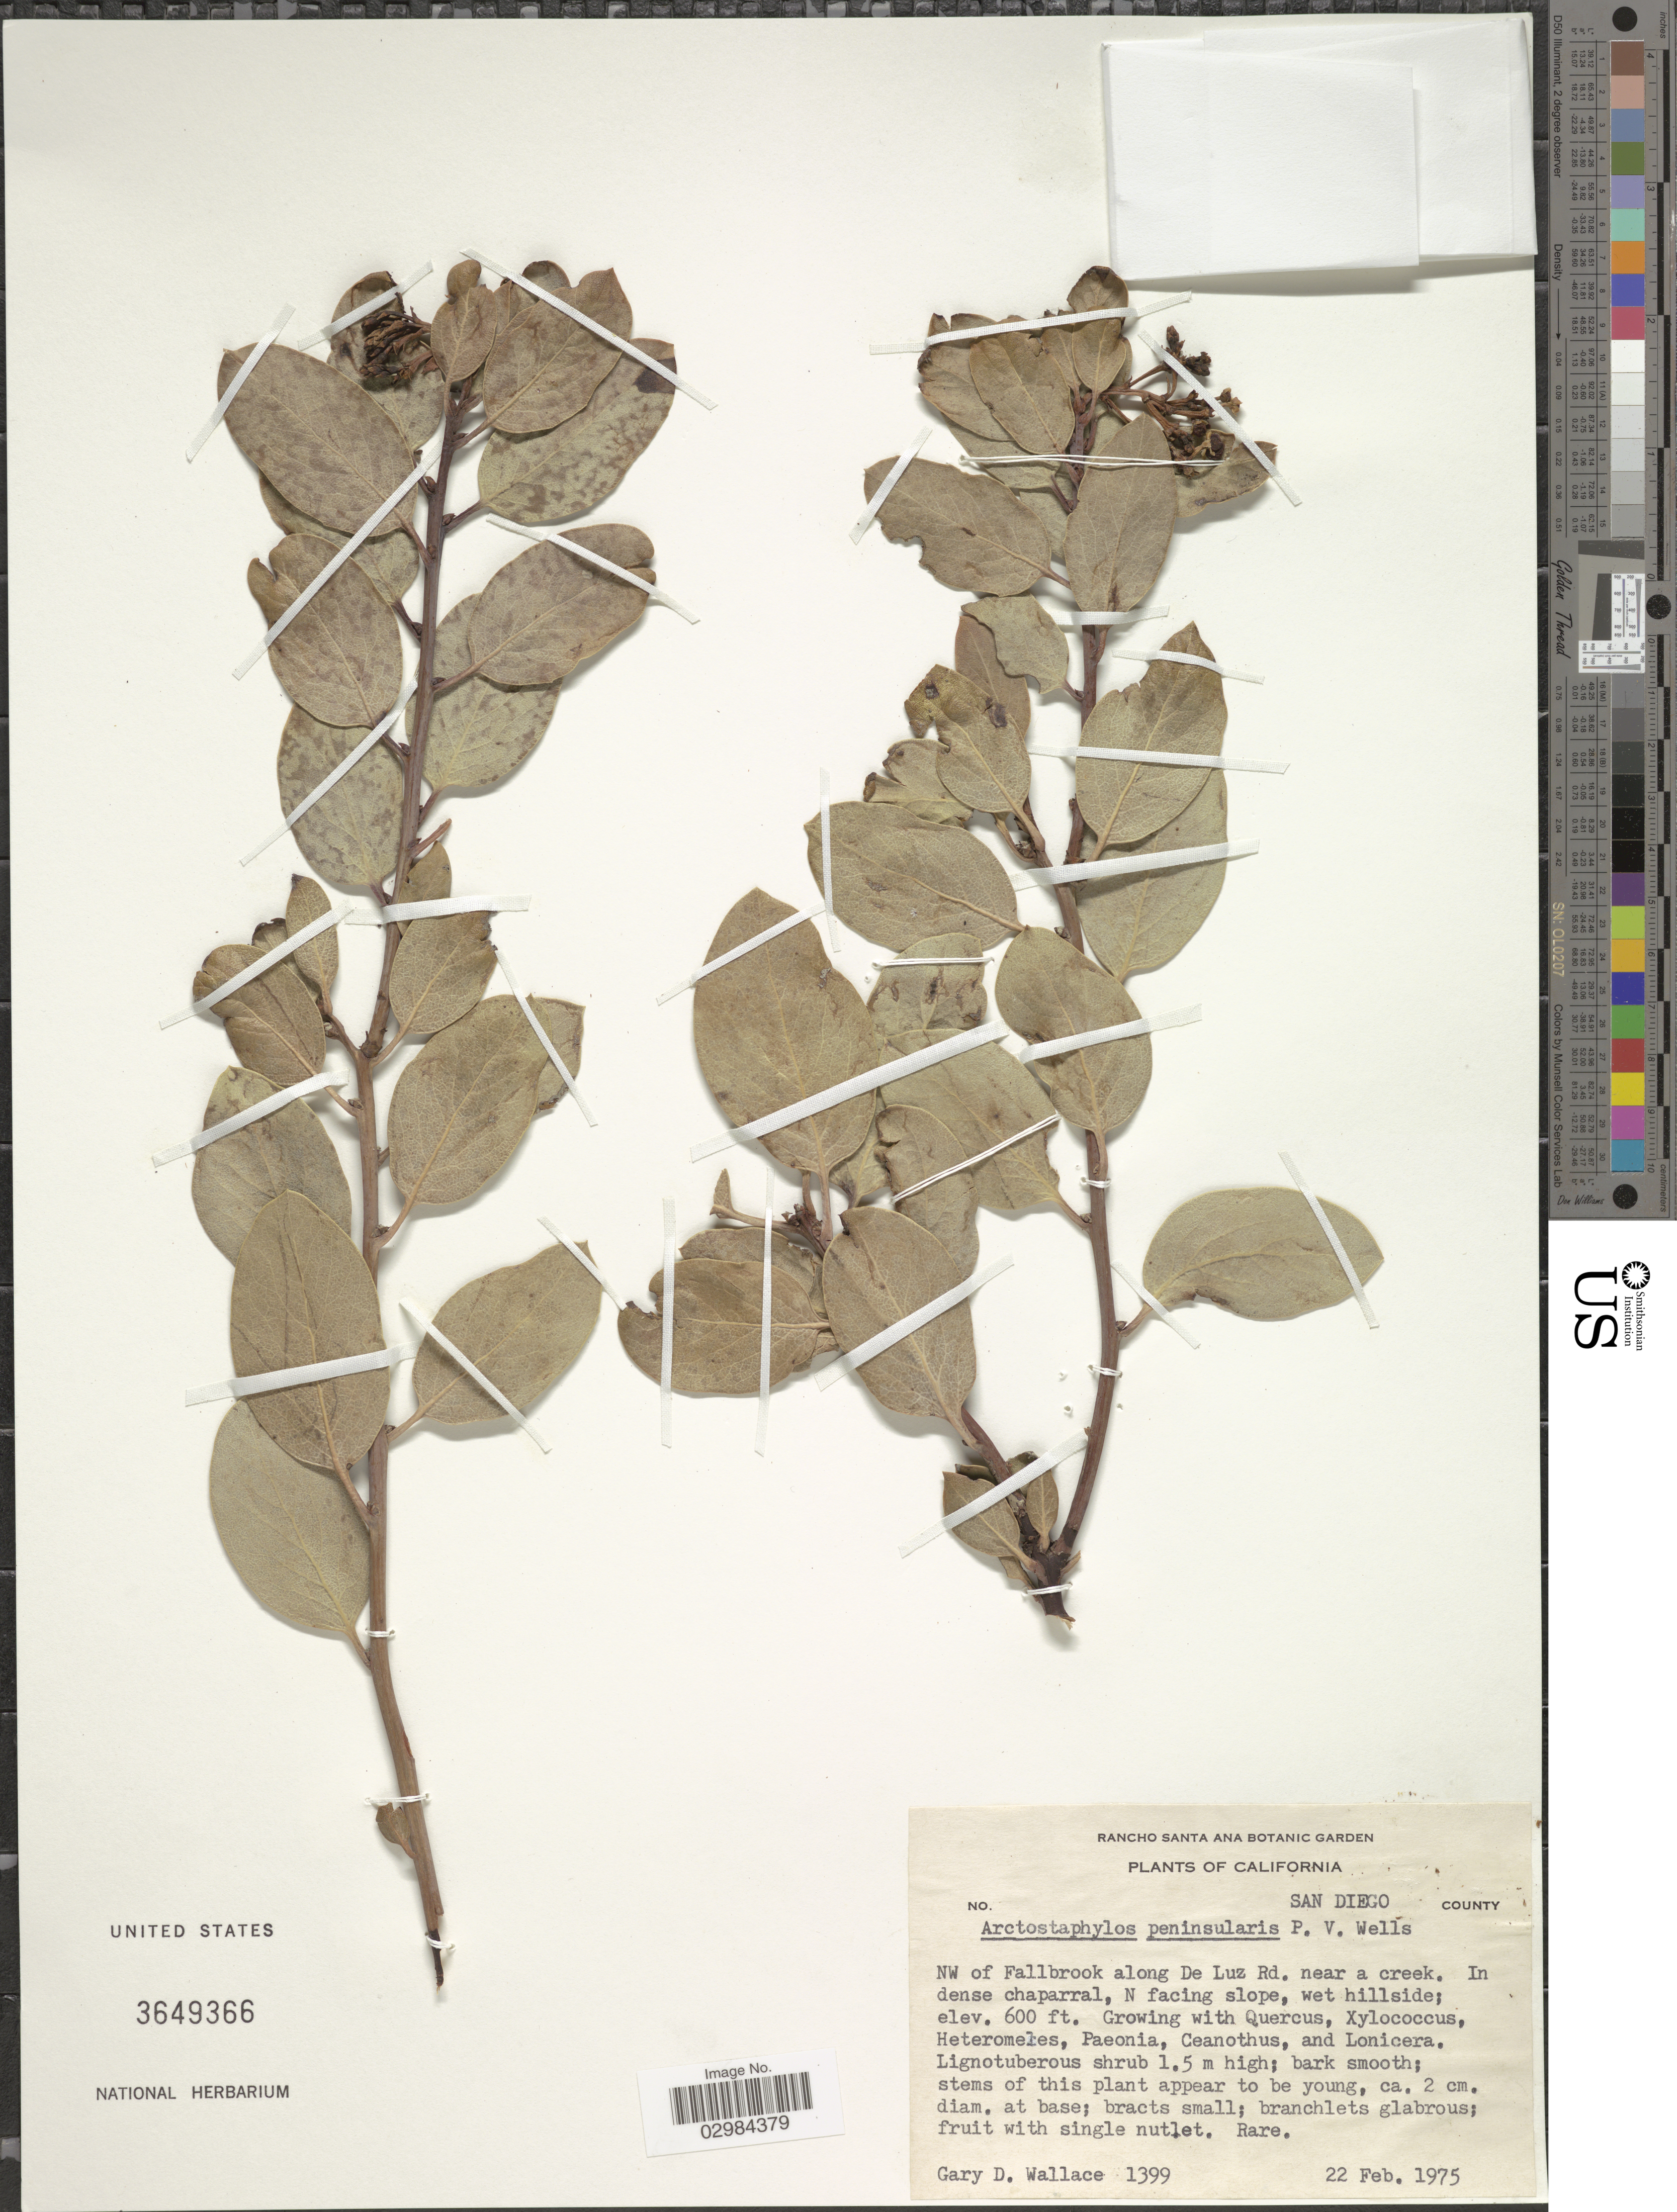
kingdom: Plantae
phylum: Tracheophyta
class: Magnoliopsida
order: Ericales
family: Ericaceae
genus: Arctostaphylos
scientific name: Arctostaphylos peninsularis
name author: P.V. Wells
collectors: G. D. Wallace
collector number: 1399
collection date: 1975-02-22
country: United States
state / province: California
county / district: San Diego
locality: San Diego County, NW of Fallbrook along De Luz Rd. near a creek.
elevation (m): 183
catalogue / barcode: US 3649366